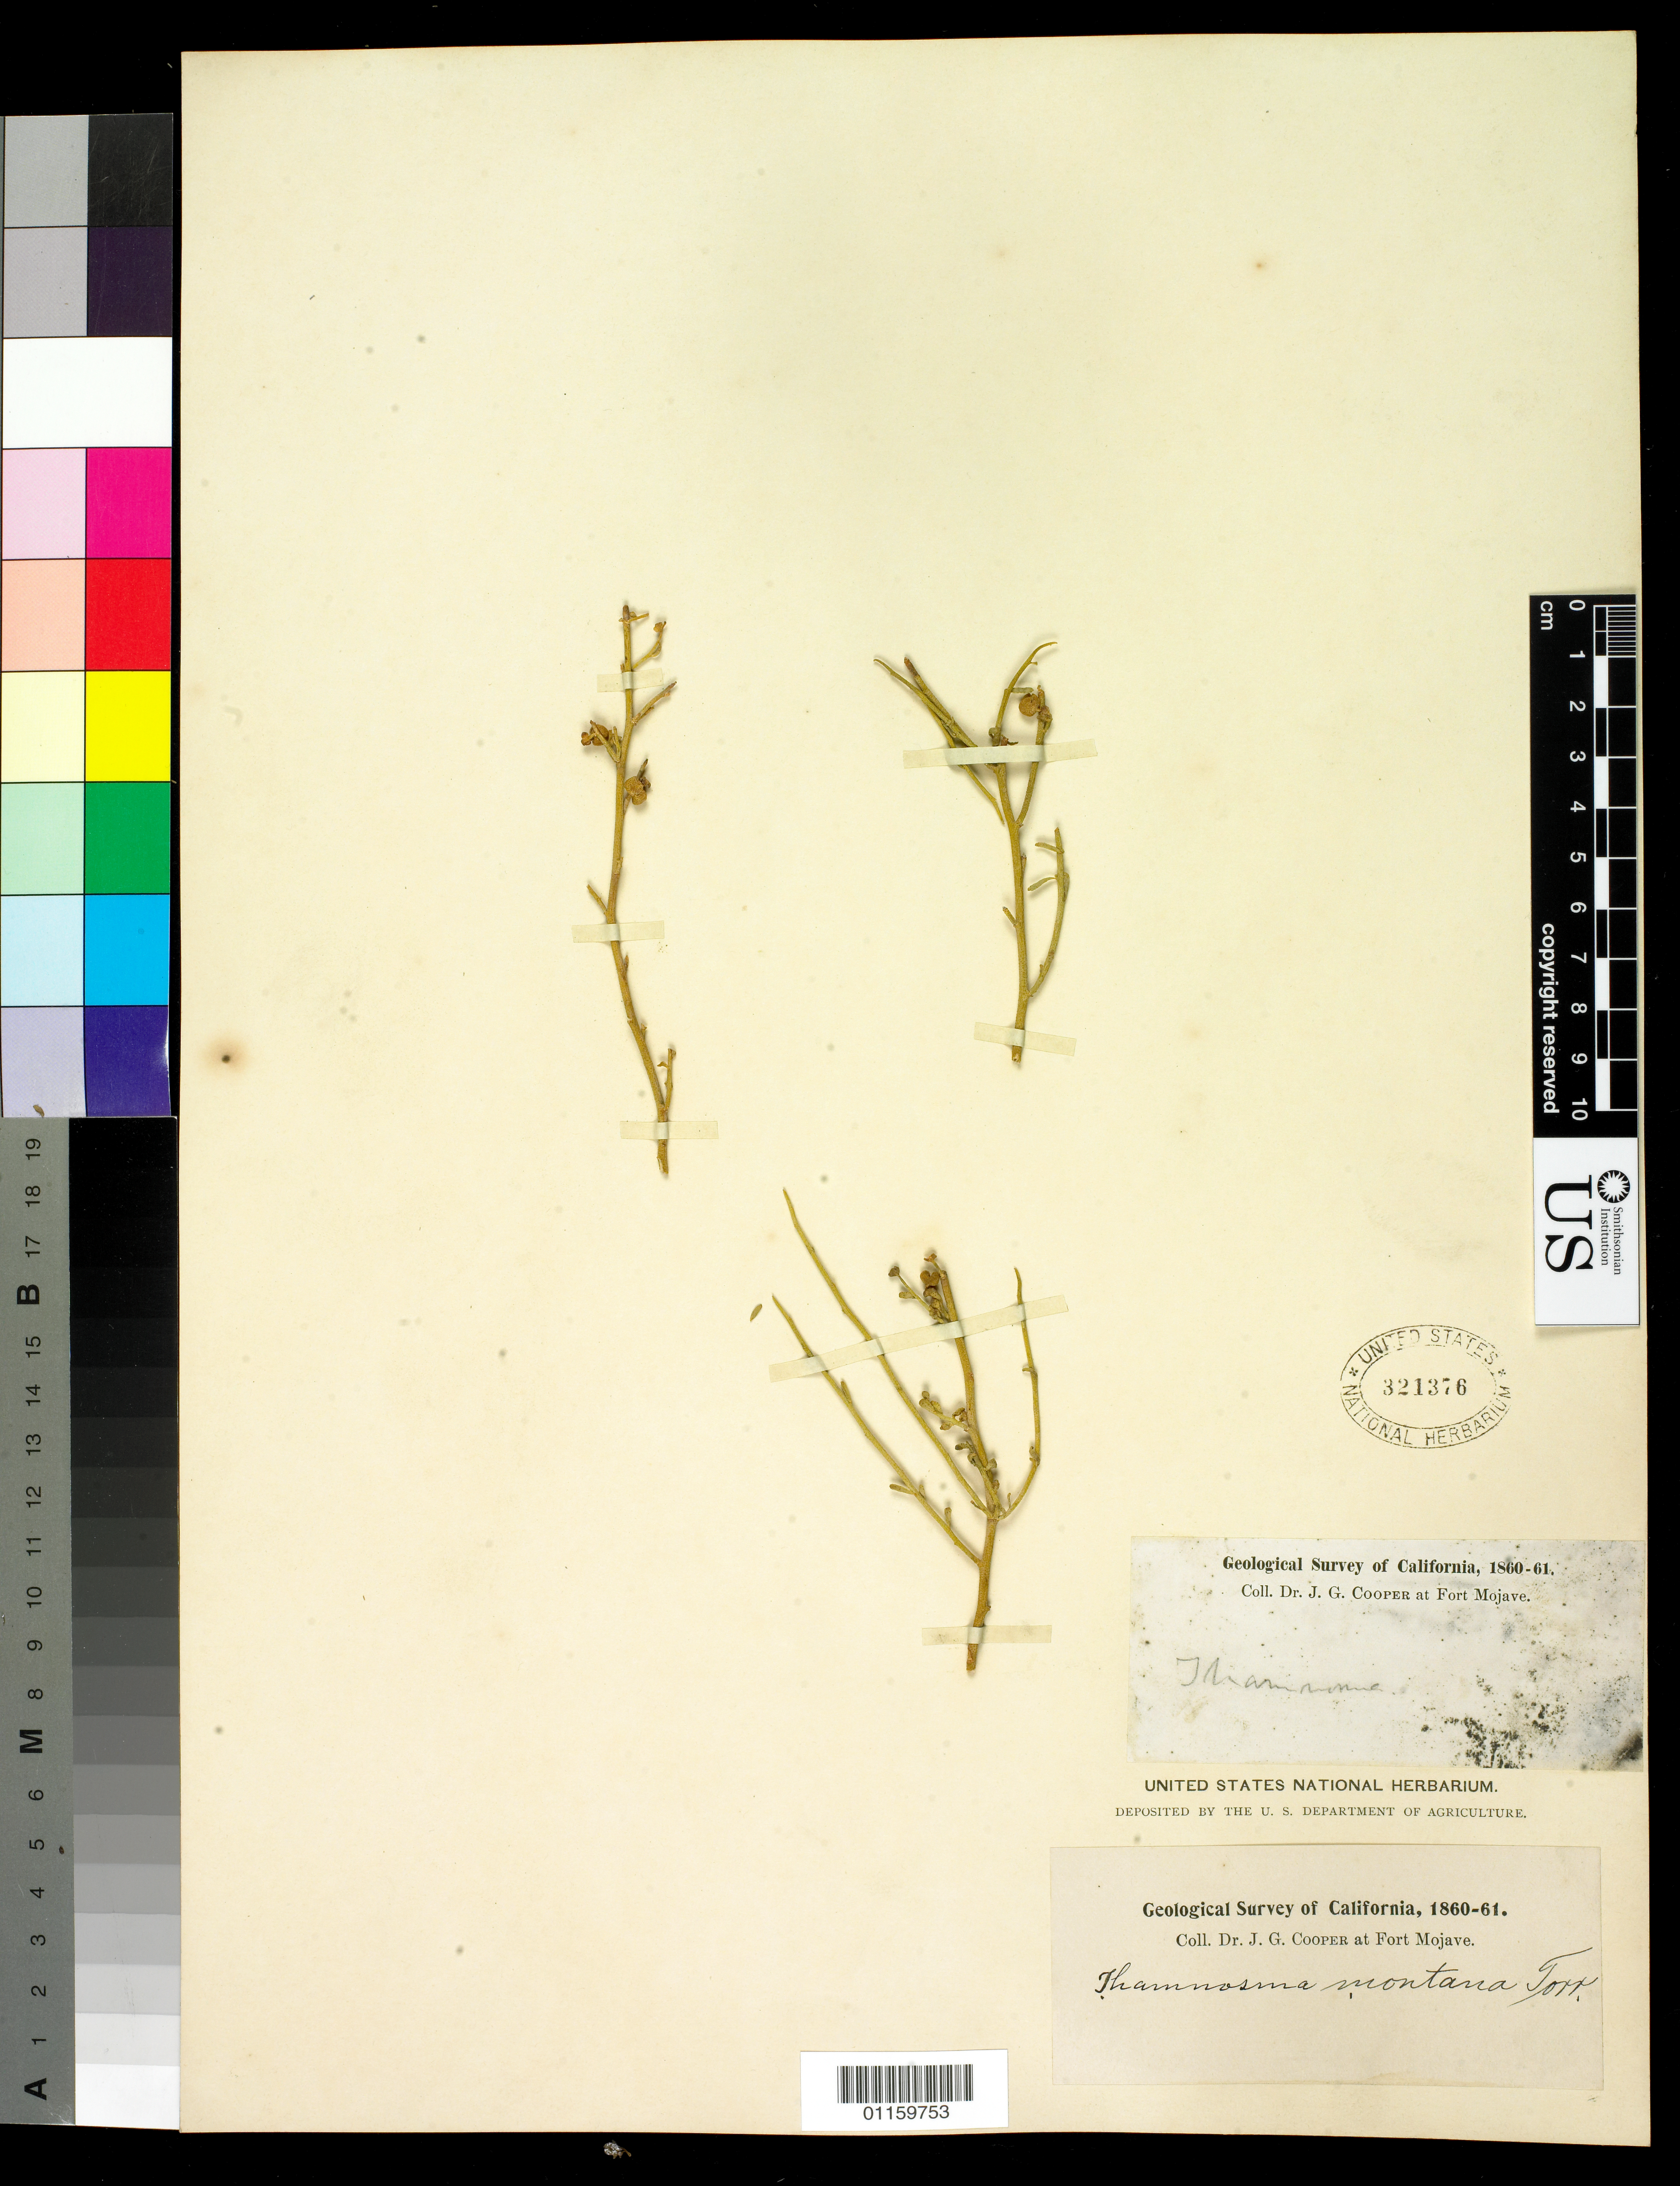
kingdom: Plantae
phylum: Tracheophyta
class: Magnoliopsida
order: Sapindales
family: Rutaceae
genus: Thamnosma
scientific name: Thamnosma montana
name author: Torr. & Frém.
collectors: J. G. Cooper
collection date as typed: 1860 to -- --- 1861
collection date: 1860/1861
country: United States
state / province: California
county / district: San Bernardino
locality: At Fort Mojave.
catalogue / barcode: US 321376